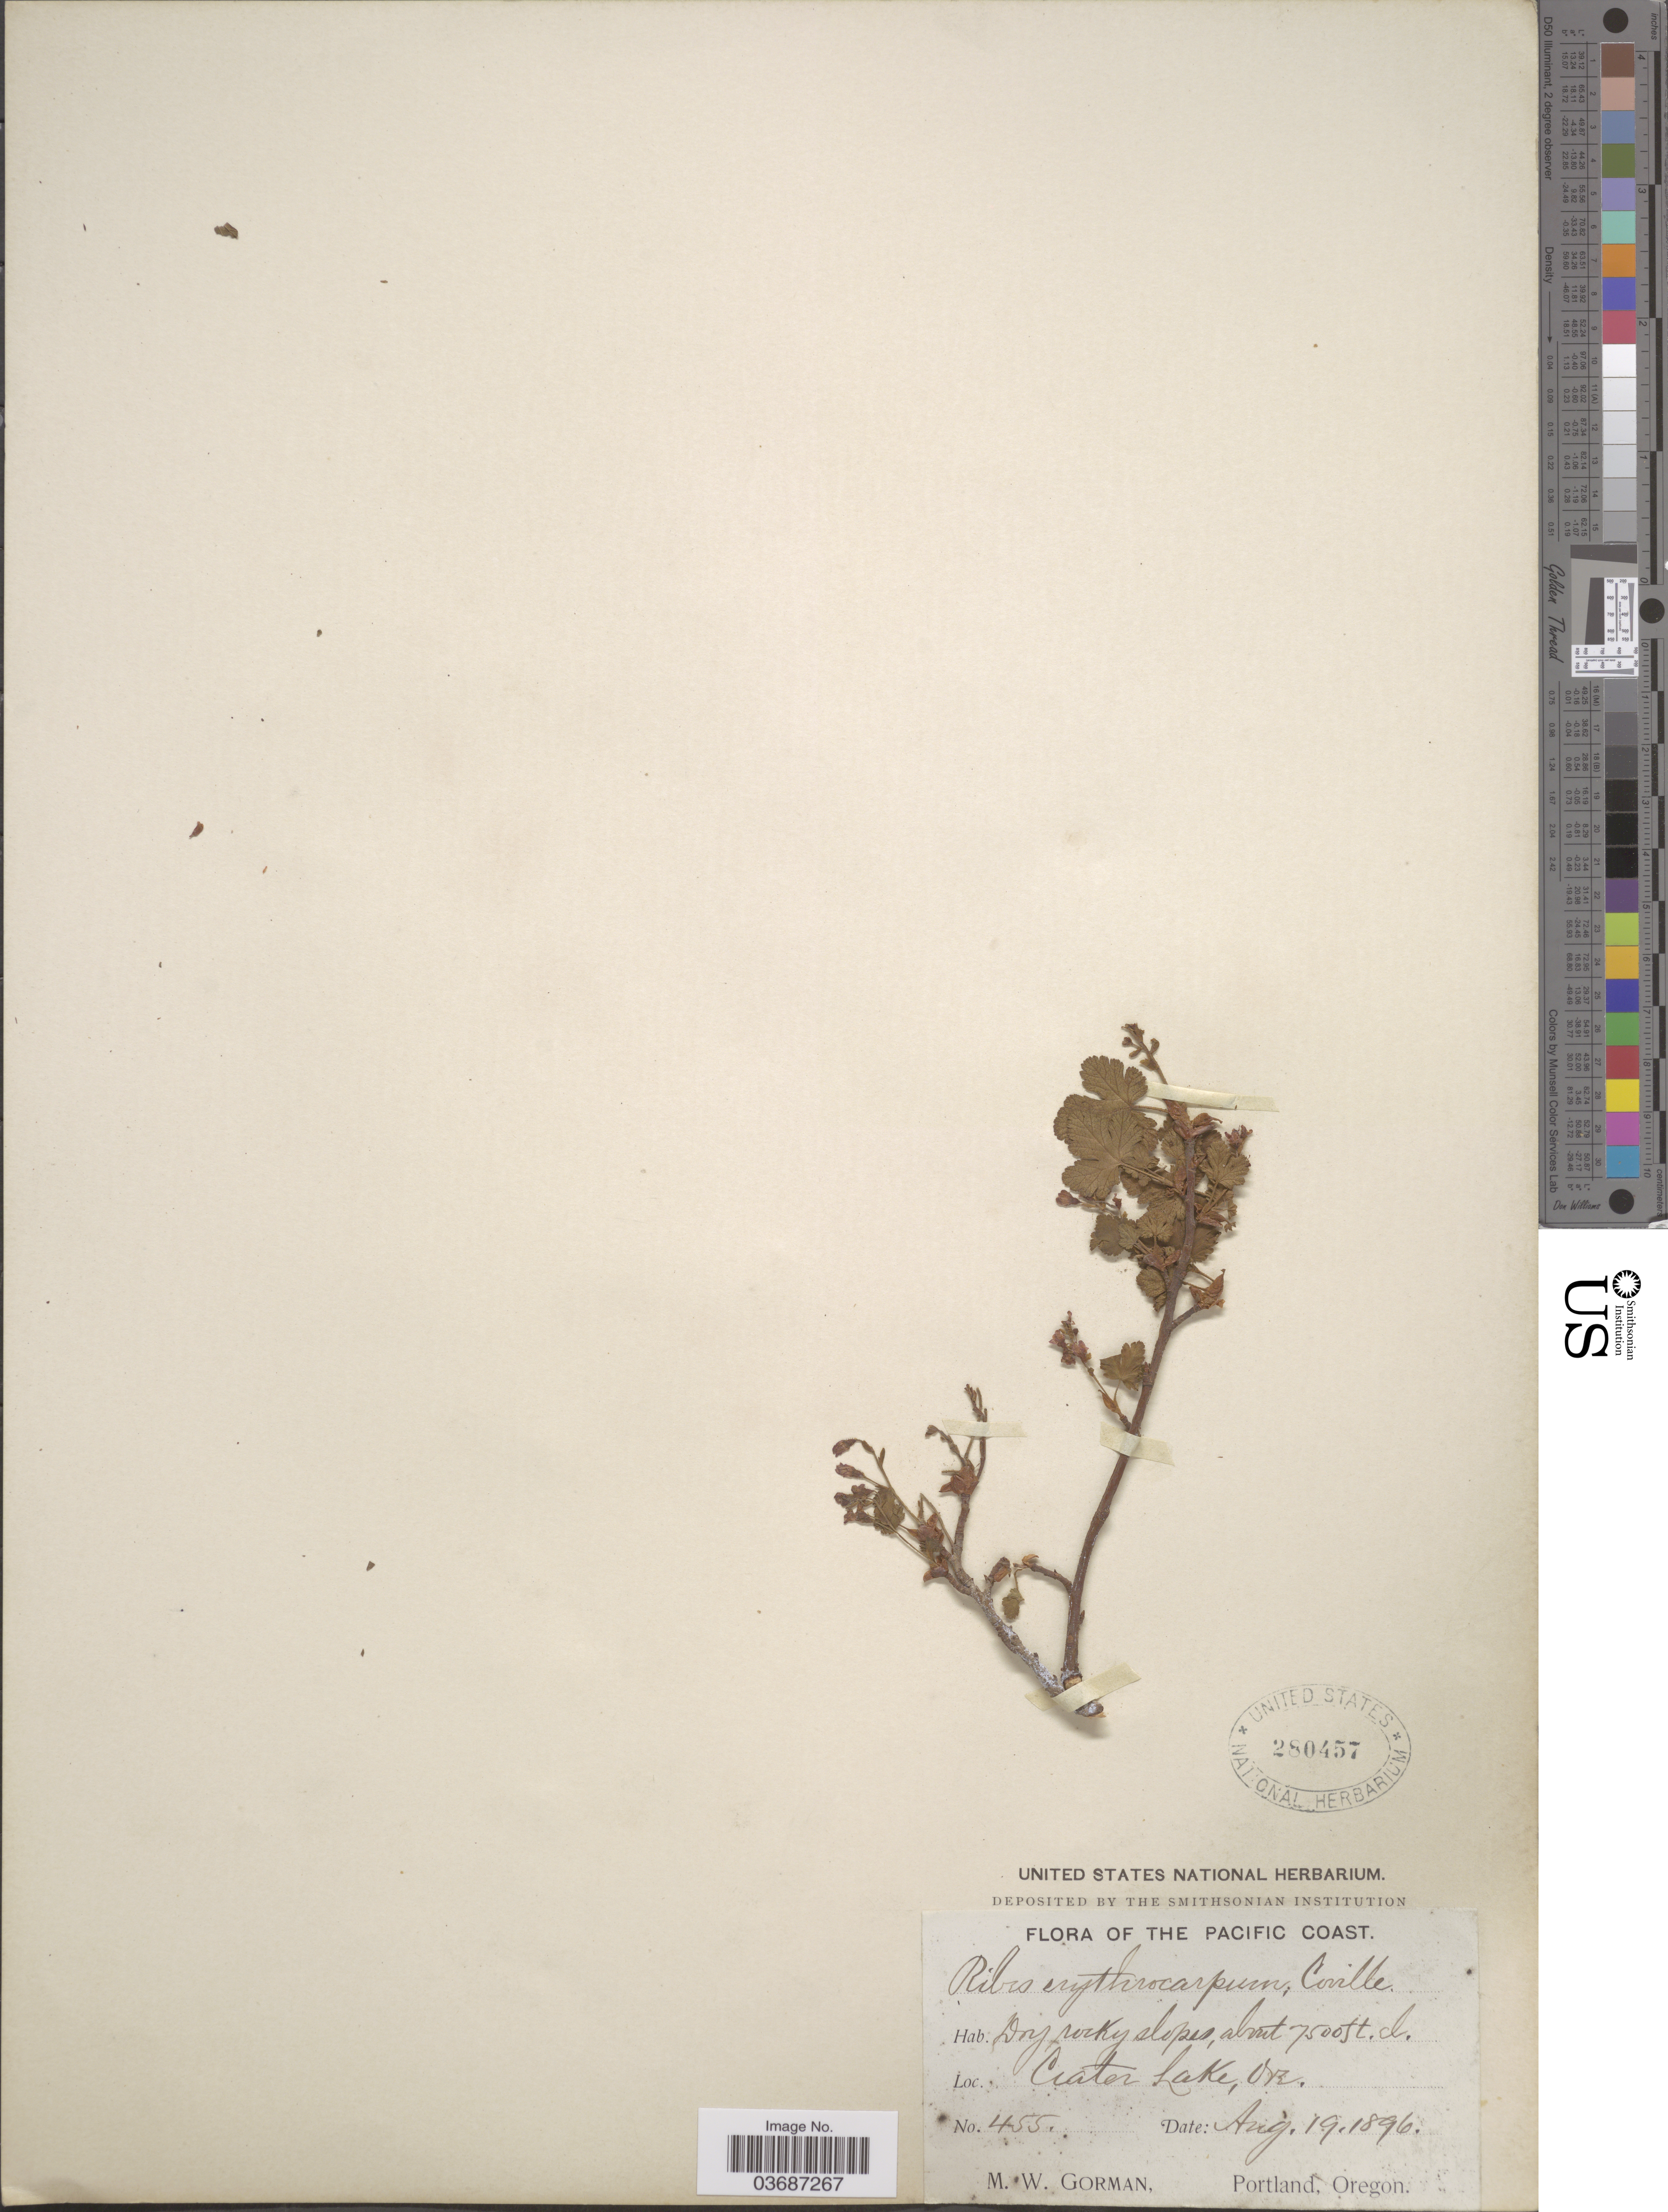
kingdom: Plantae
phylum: Tracheophyta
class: Magnoliopsida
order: Saxifragales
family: Grossulariaceae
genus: Ribes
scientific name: Ribes erythrocarpum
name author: Coville & Leiberg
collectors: M. W. Gorman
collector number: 455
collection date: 1896-08-19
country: United States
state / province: Oregon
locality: The Pacific Coast. Crater Lake.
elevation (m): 2286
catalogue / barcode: US 280457